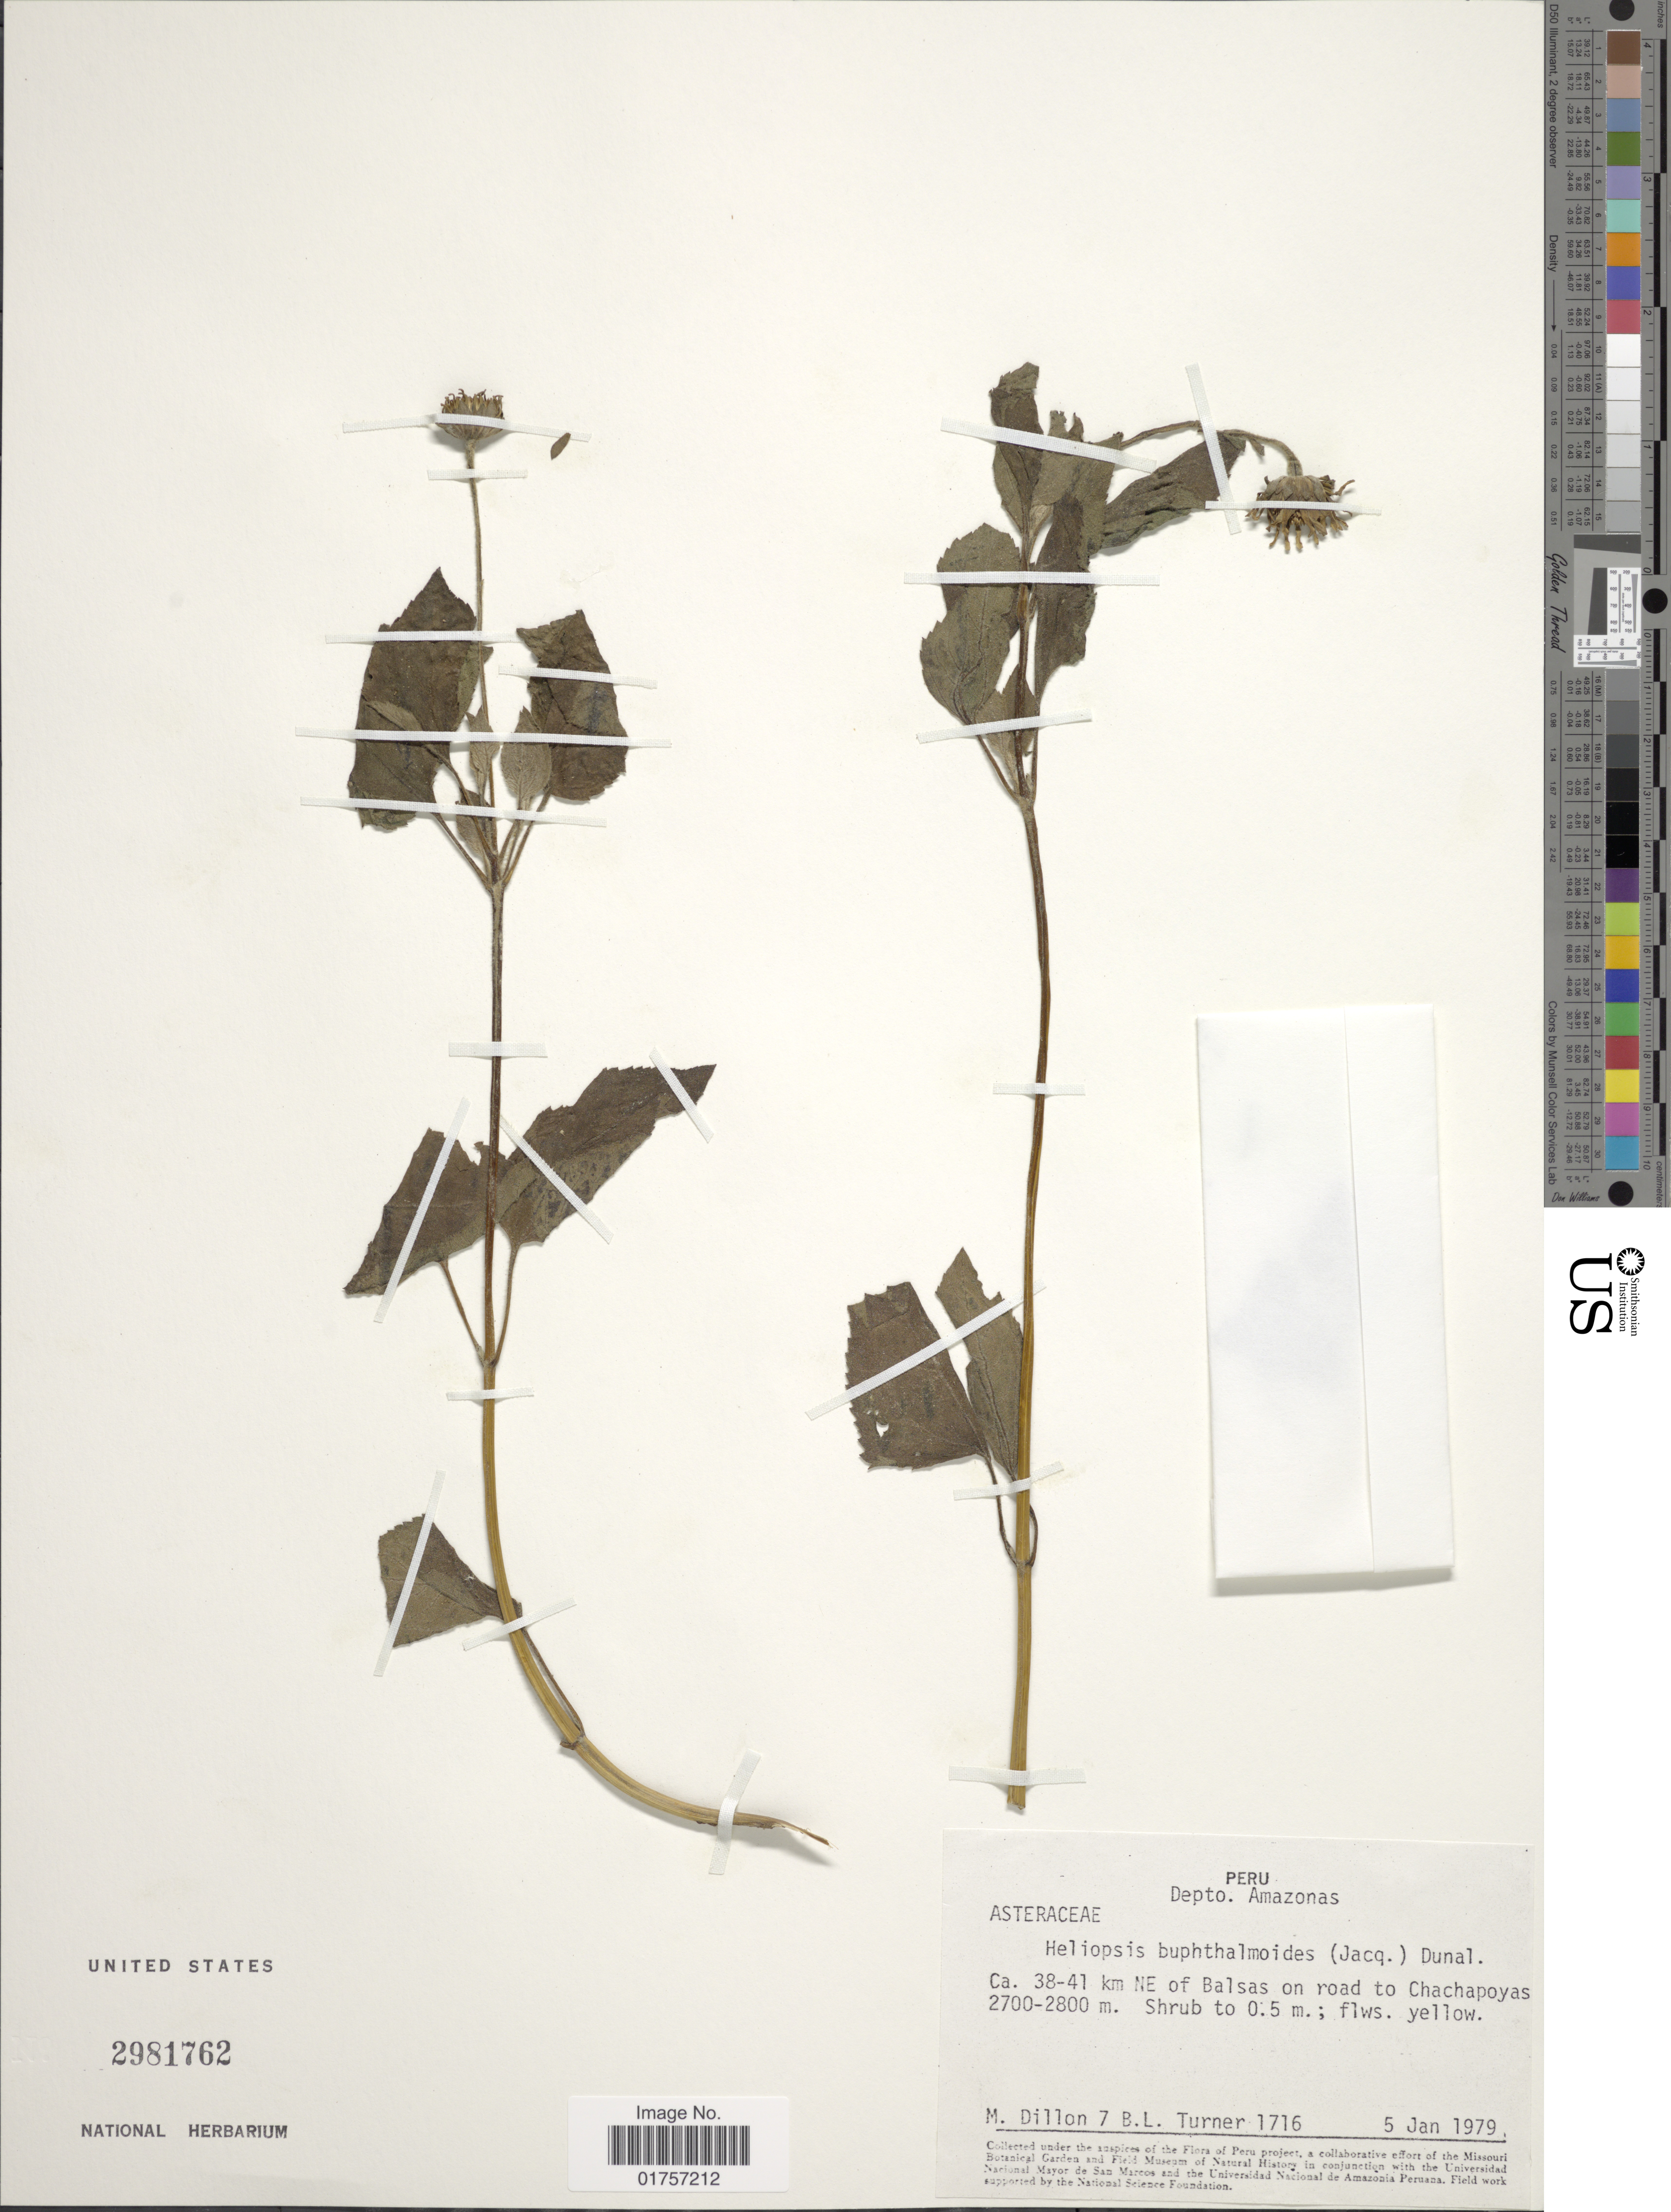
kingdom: Plantae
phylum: Tracheophyta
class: Magnoliopsida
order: Asterales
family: Asteraceae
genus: Heliopsis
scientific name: Heliopsis buphthalmoides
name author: (Jacq.) Dunal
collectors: M. O. Dillon & B. L. Turner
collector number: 7/1716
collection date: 1979-01-05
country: Peru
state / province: Amazonas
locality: Ca. 38-41 km NE of Balsas on road to Chachapoyas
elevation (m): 2700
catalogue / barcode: US 2981762